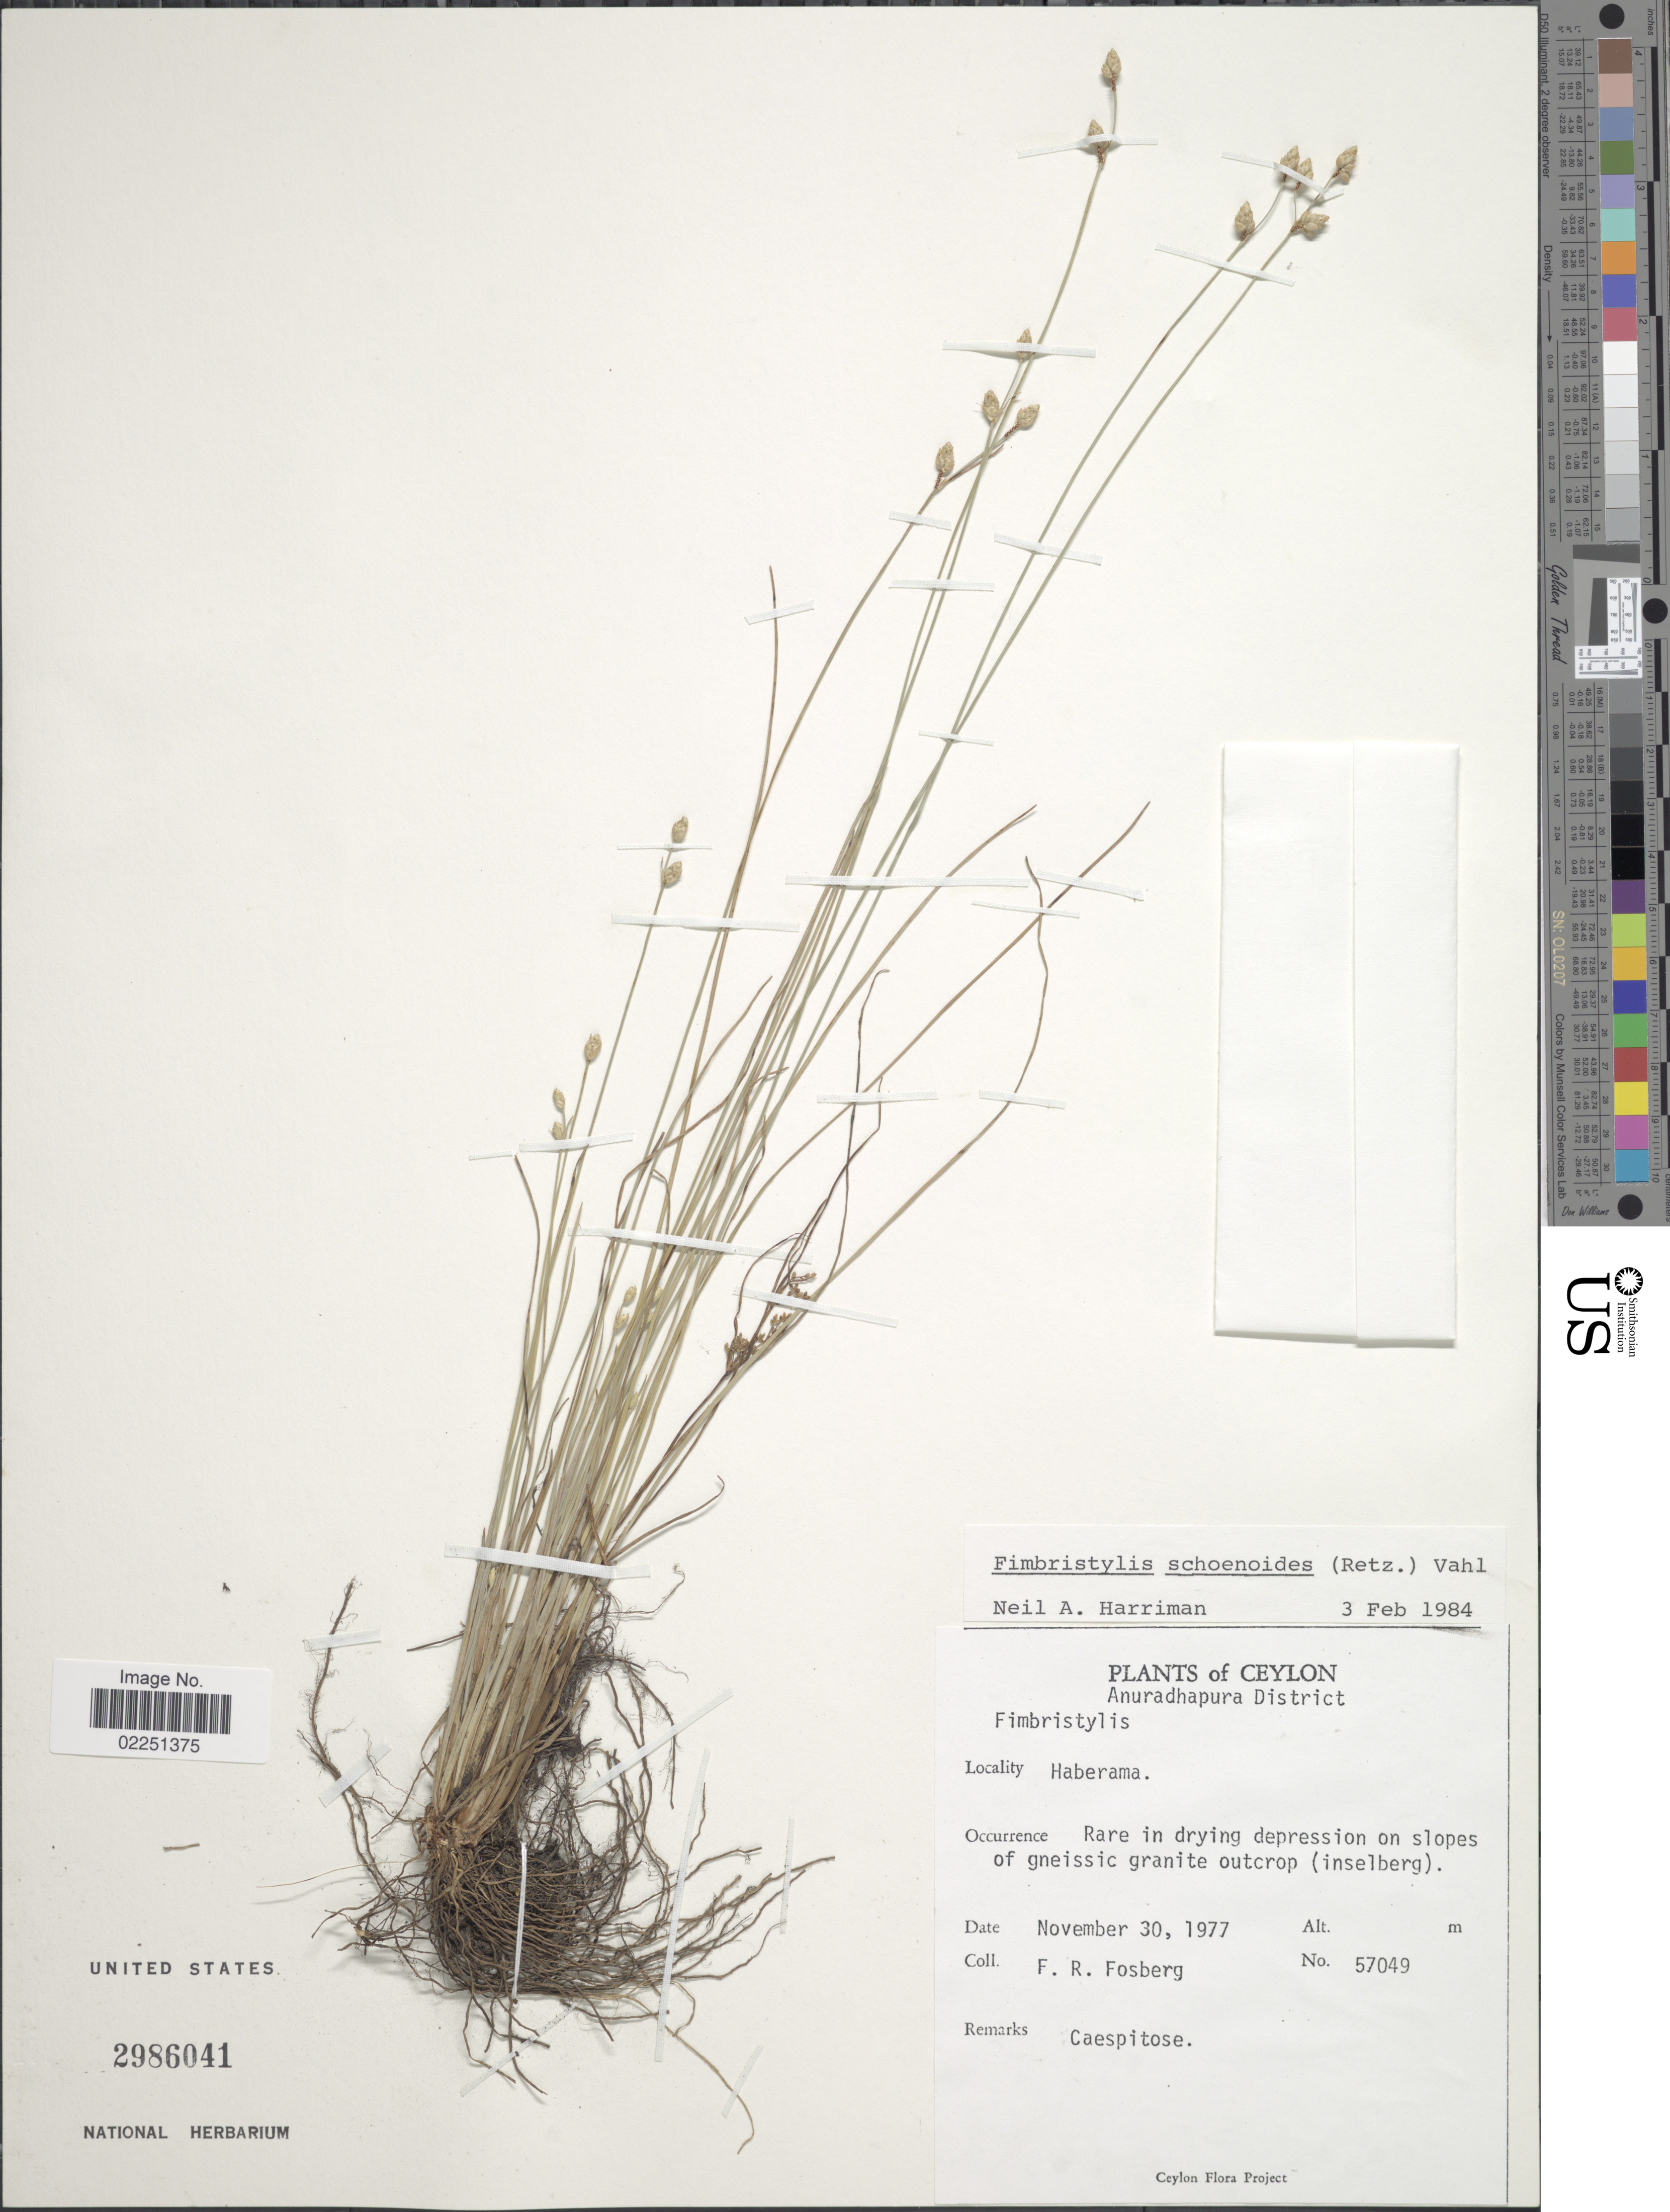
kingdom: Plantae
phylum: Tracheophyta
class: Liliopsida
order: Poales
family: Cyperaceae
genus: Fimbristylis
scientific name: Fimbristylis schoenoides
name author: (Retz.) Vahl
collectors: F. R. Fosberg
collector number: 57049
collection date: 1977-11-30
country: Sri Lanka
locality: Ceylon, Anuradhapura District, Haberama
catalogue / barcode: US 2986041